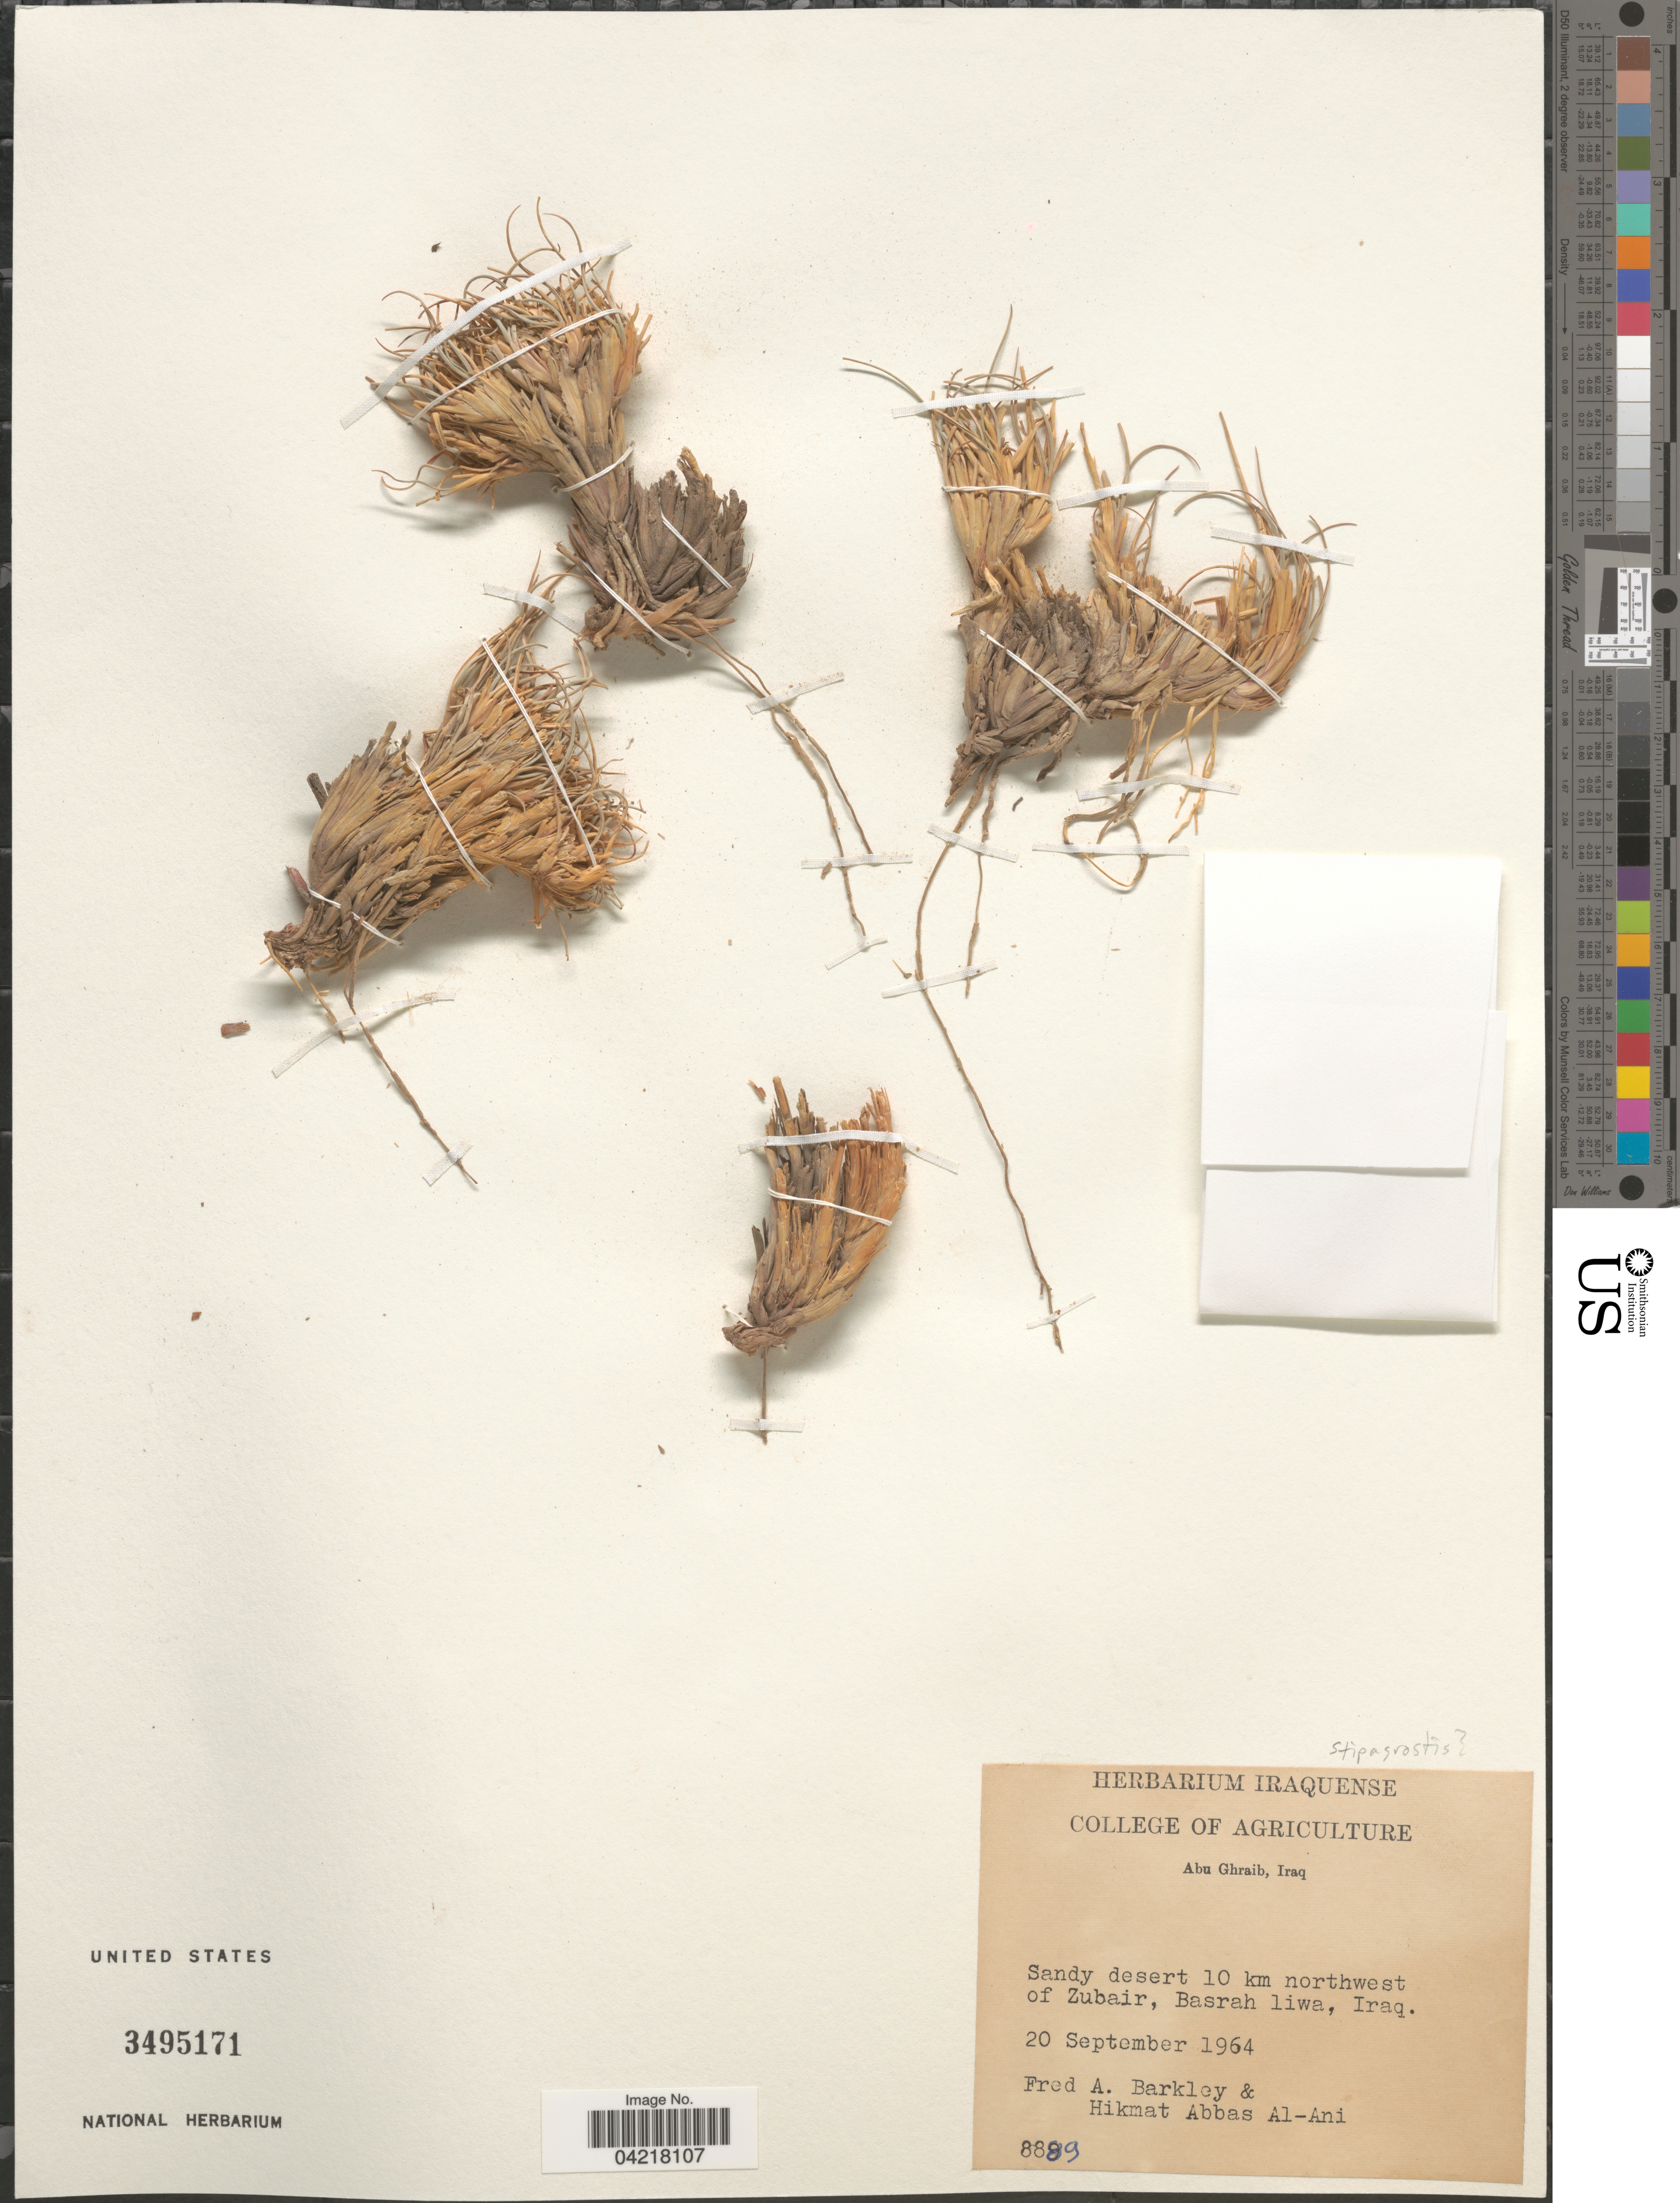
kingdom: Plantae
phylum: Tracheophyta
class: Liliopsida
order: Poales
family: Poaceae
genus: Stipagrostis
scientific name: Stipagrostis sp.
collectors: F. A. Barkley & H. Al-Ani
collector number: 8889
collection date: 1964-09-20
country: Iraq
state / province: Al Basrah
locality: Sandy desert 10 km northwest of Zubair, Basrah liwa.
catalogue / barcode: US 3495171